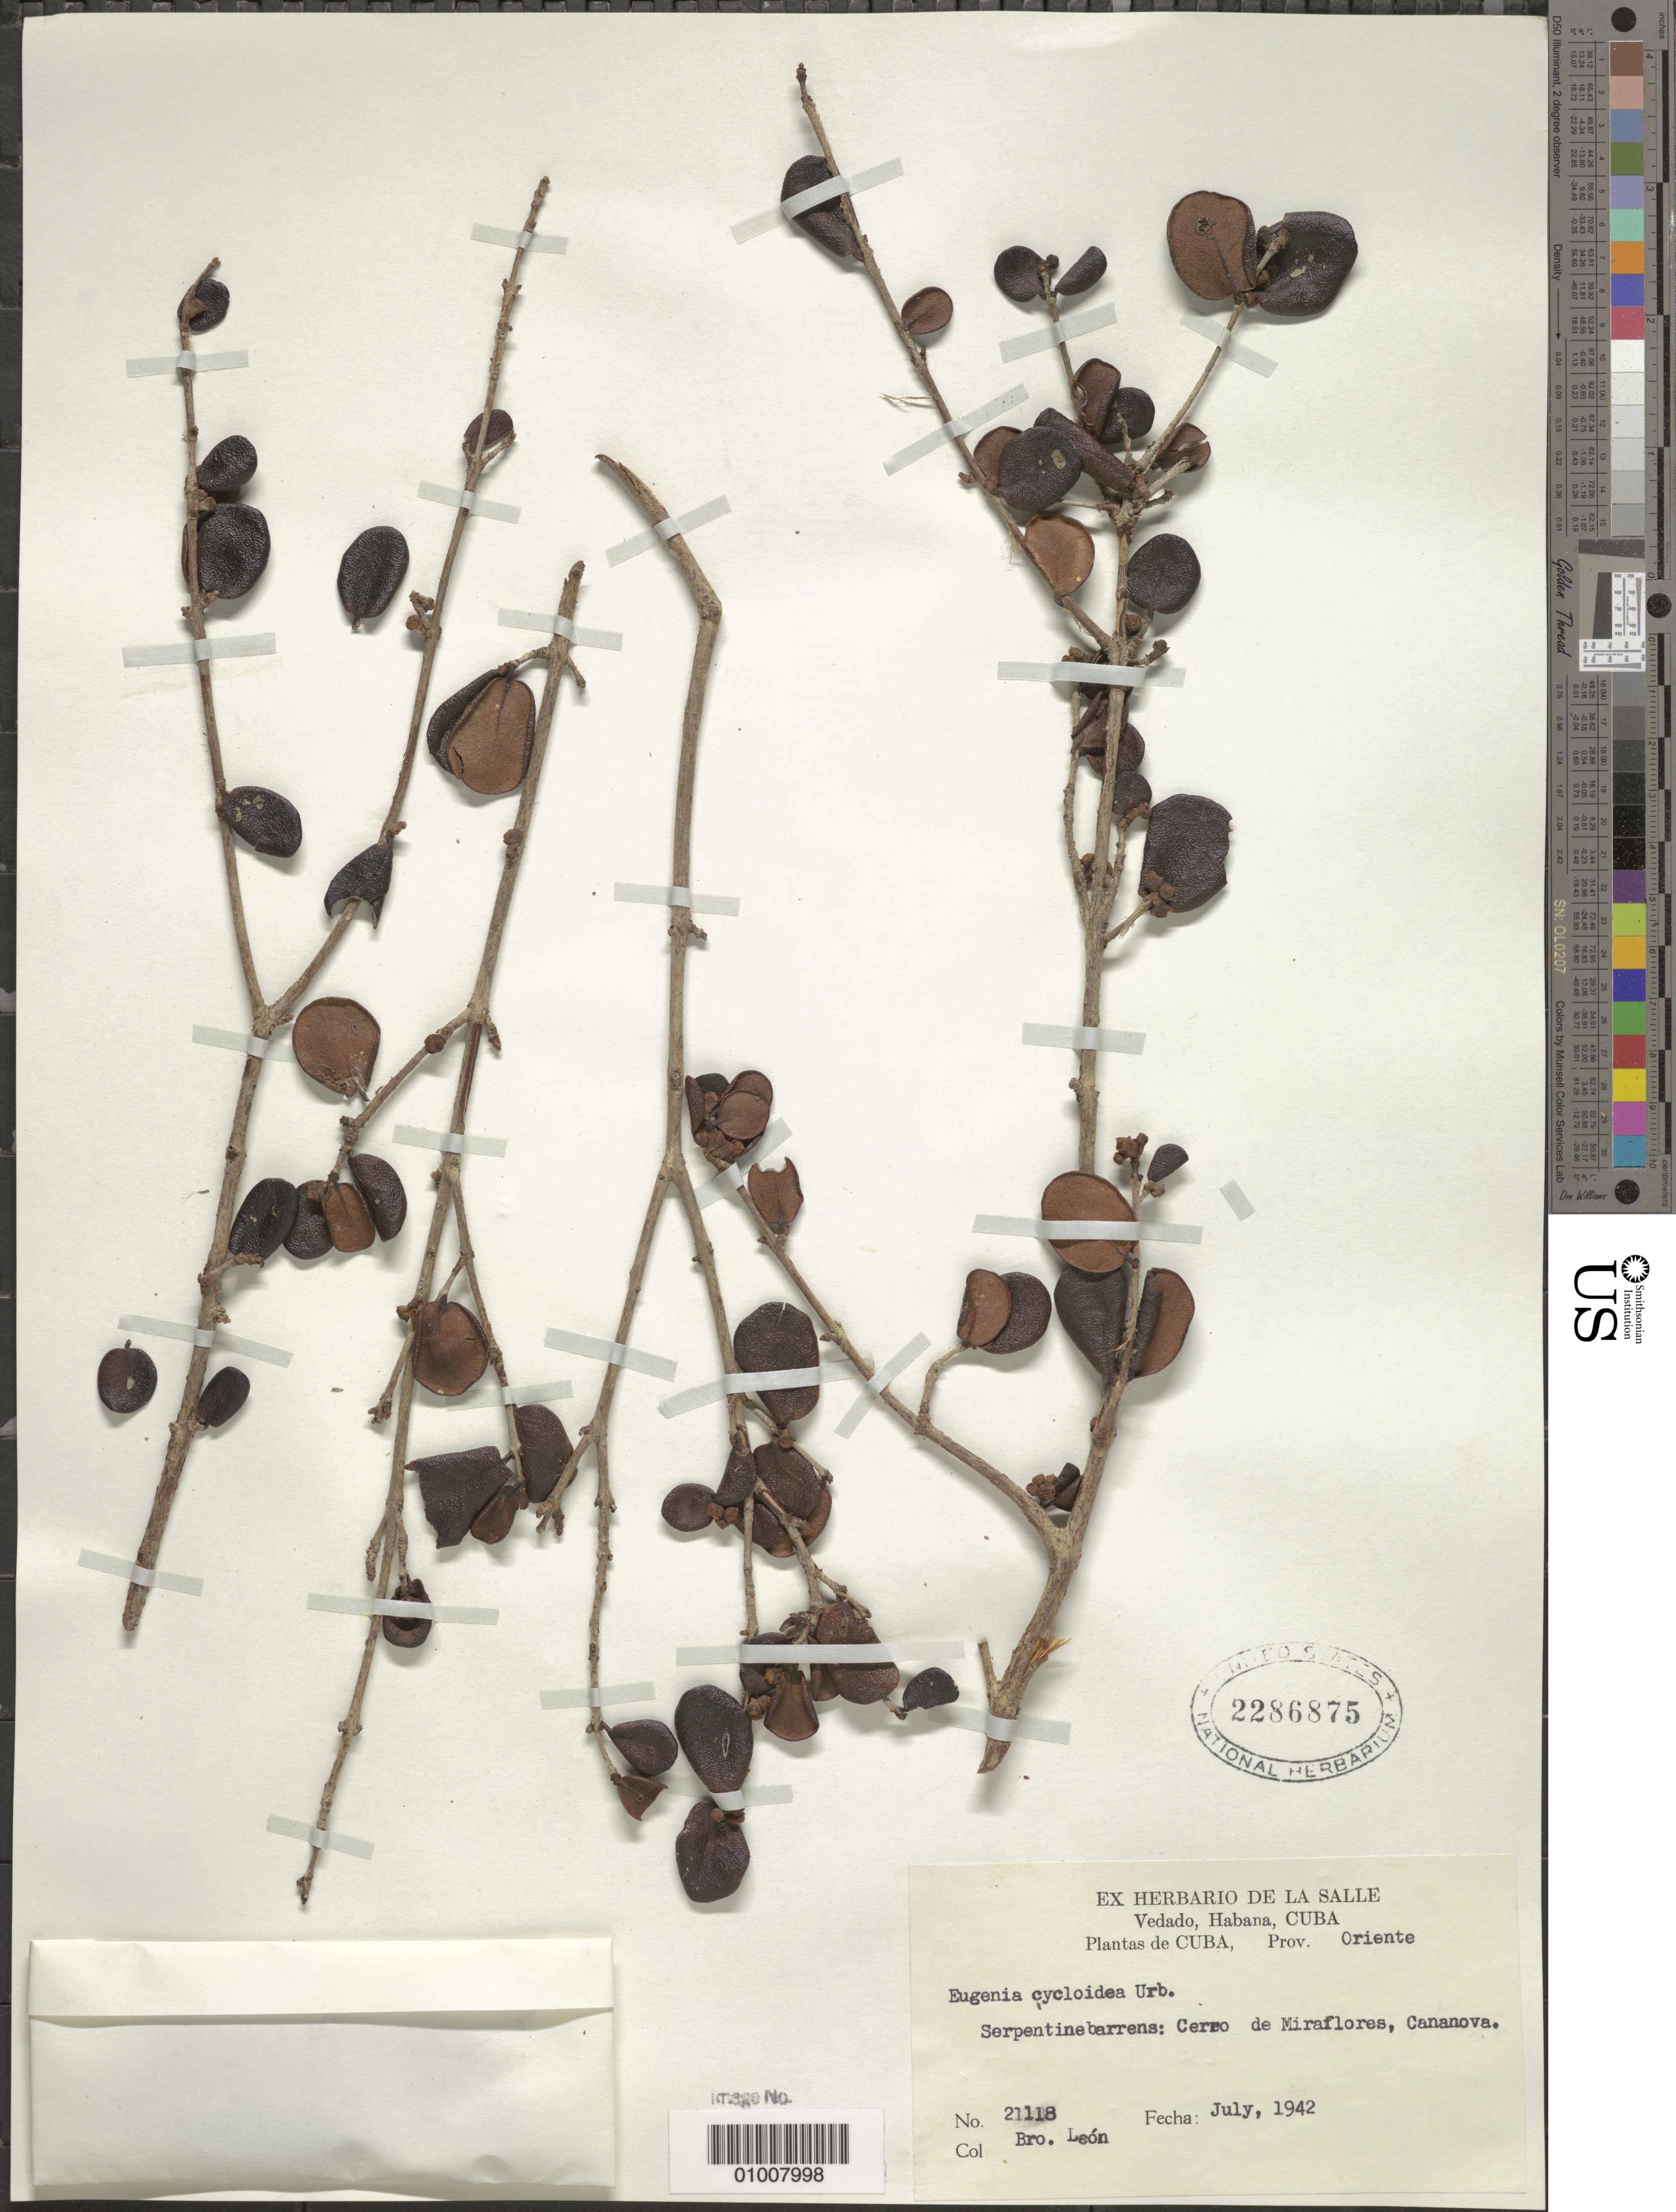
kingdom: Plantae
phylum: Tracheophyta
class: Magnoliopsida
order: Myrtales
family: Myrtaceae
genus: Eugenia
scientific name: Eugenia cycloidea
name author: Urb.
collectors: Bro. León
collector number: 21118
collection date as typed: Jul 1942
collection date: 1942-07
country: Cuba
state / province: Oriente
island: Cuba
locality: Cerro de Miraflores, Cananova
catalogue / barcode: US 2286875